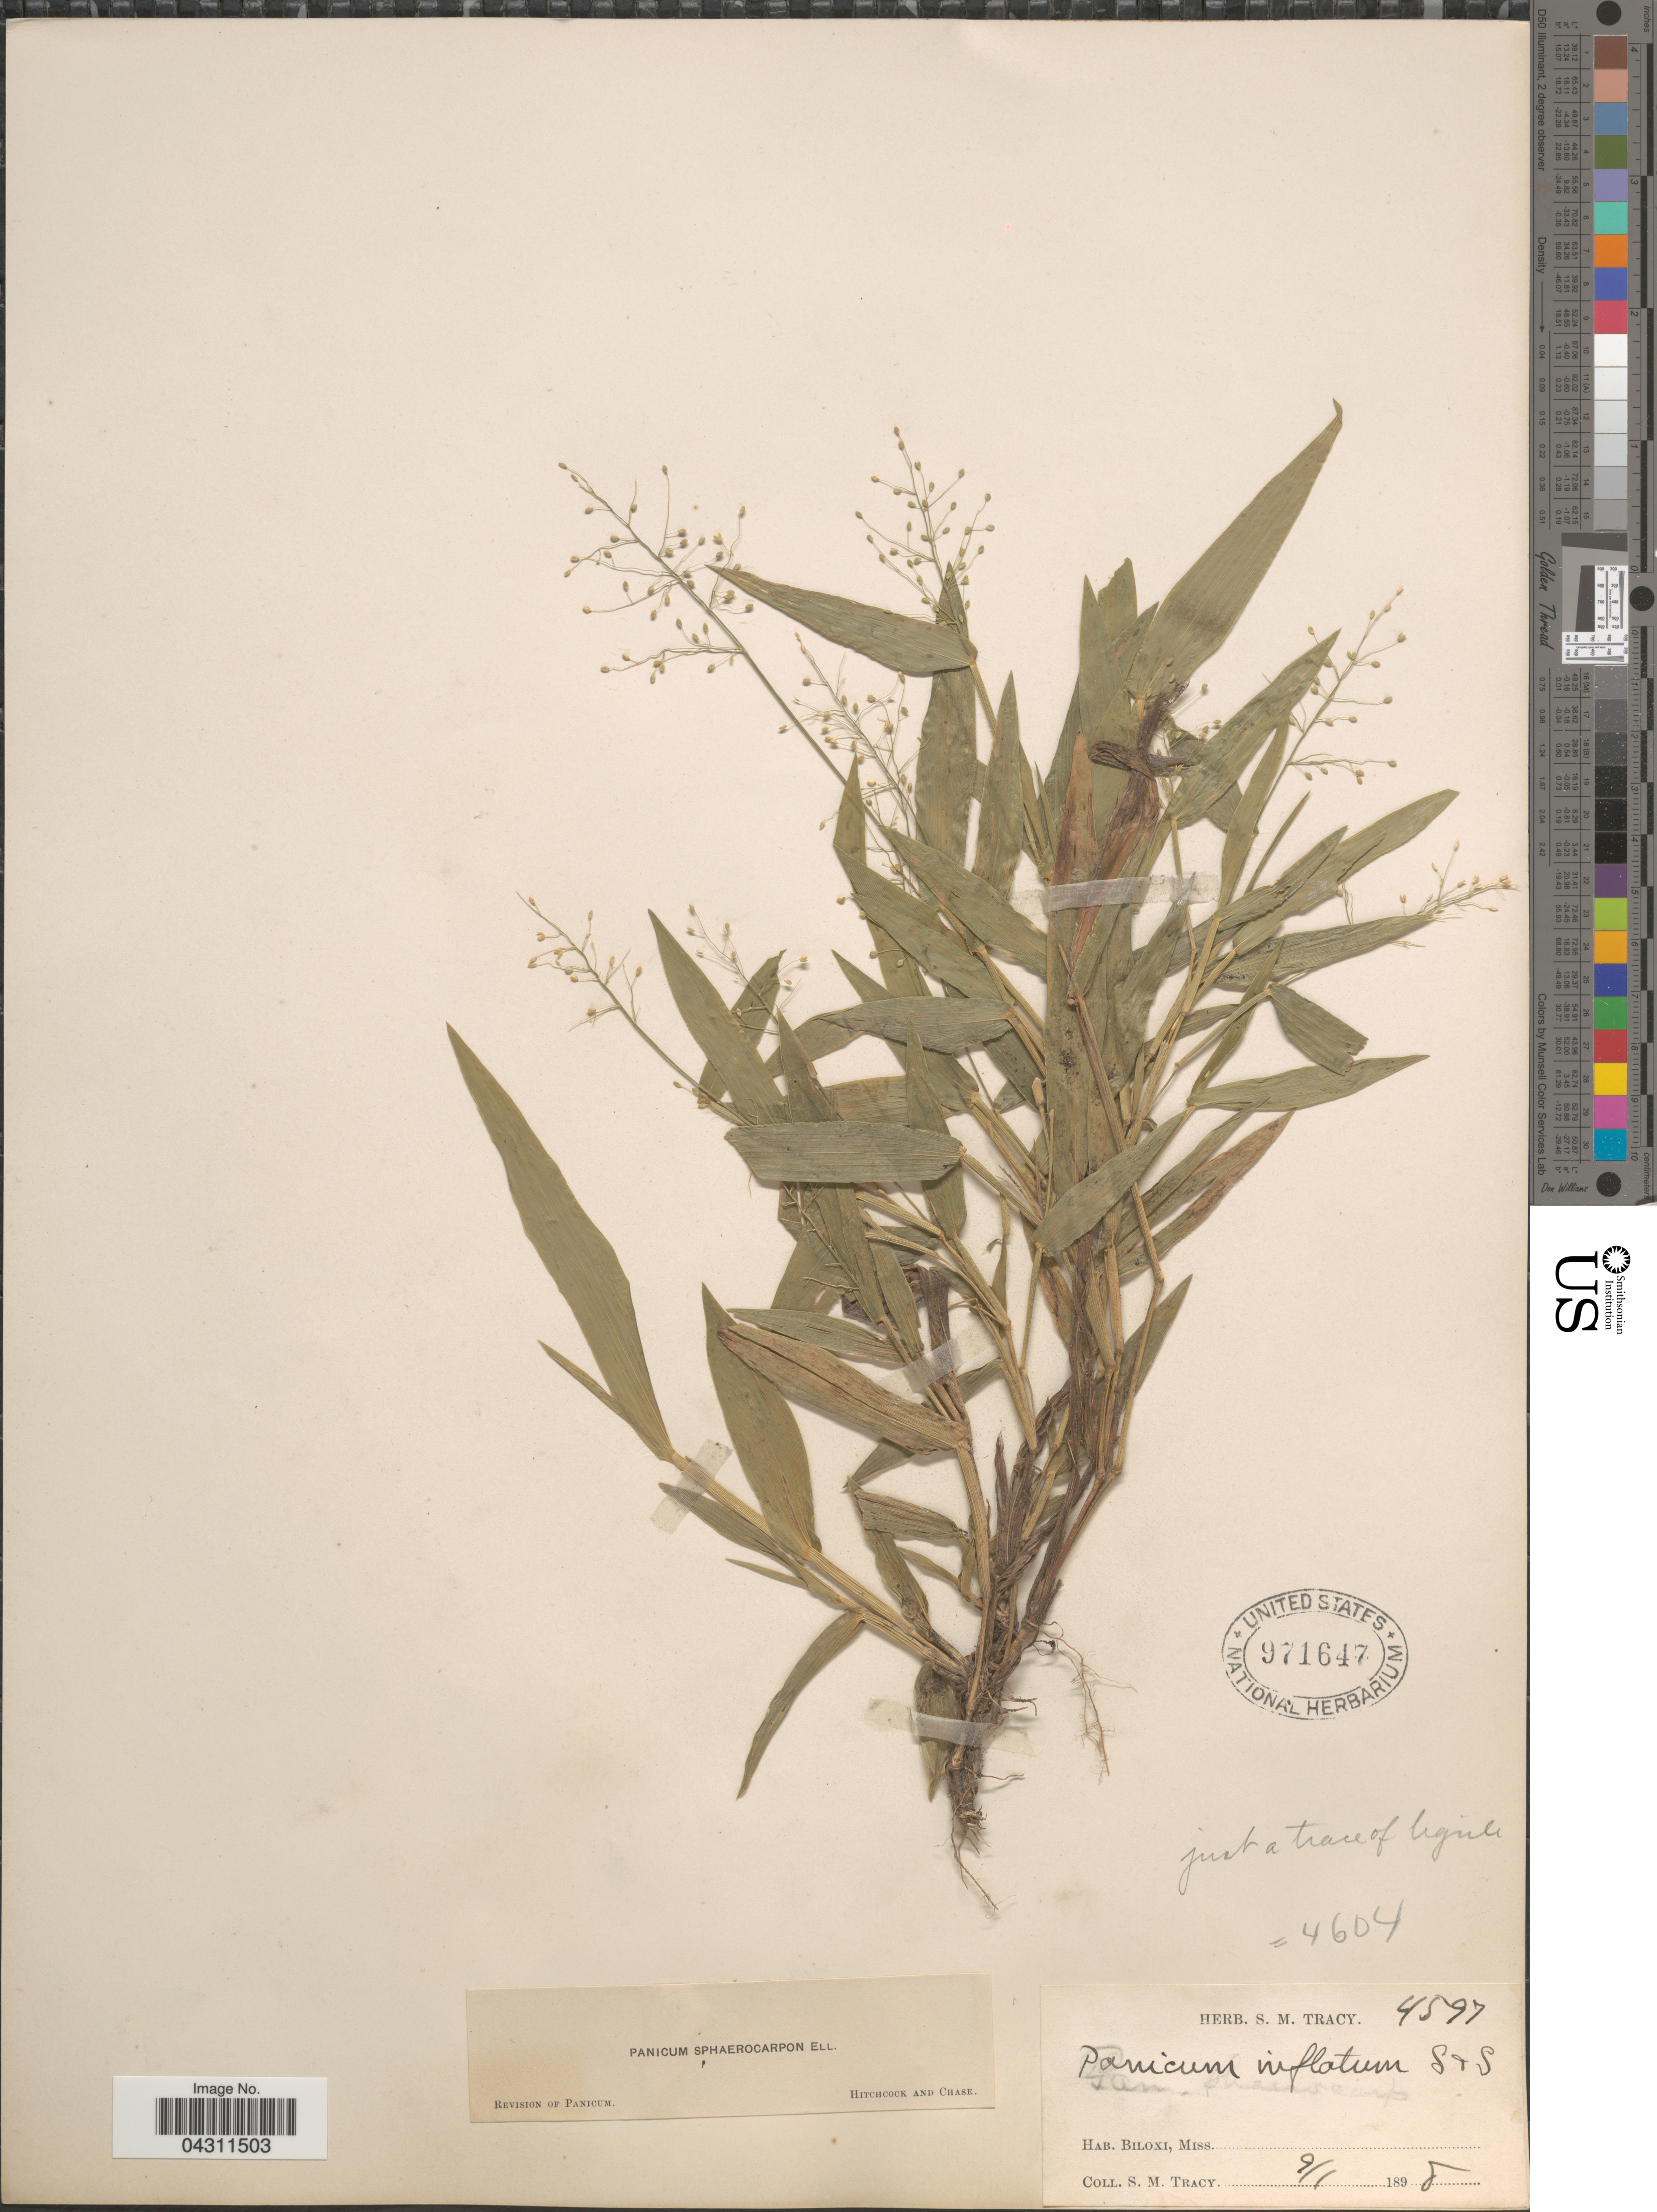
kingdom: Plantae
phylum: Tracheophyta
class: Liliopsida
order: Poales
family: Poaceae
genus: Dichanthelium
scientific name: Dichanthelium sphaerocarpon var. sphaerocarpon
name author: (Elliott) Gould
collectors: S. M. Tracy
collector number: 4597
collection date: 1898-09-01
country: United States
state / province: Mississippi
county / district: Harrison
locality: Biloxi.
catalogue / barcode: US 971647